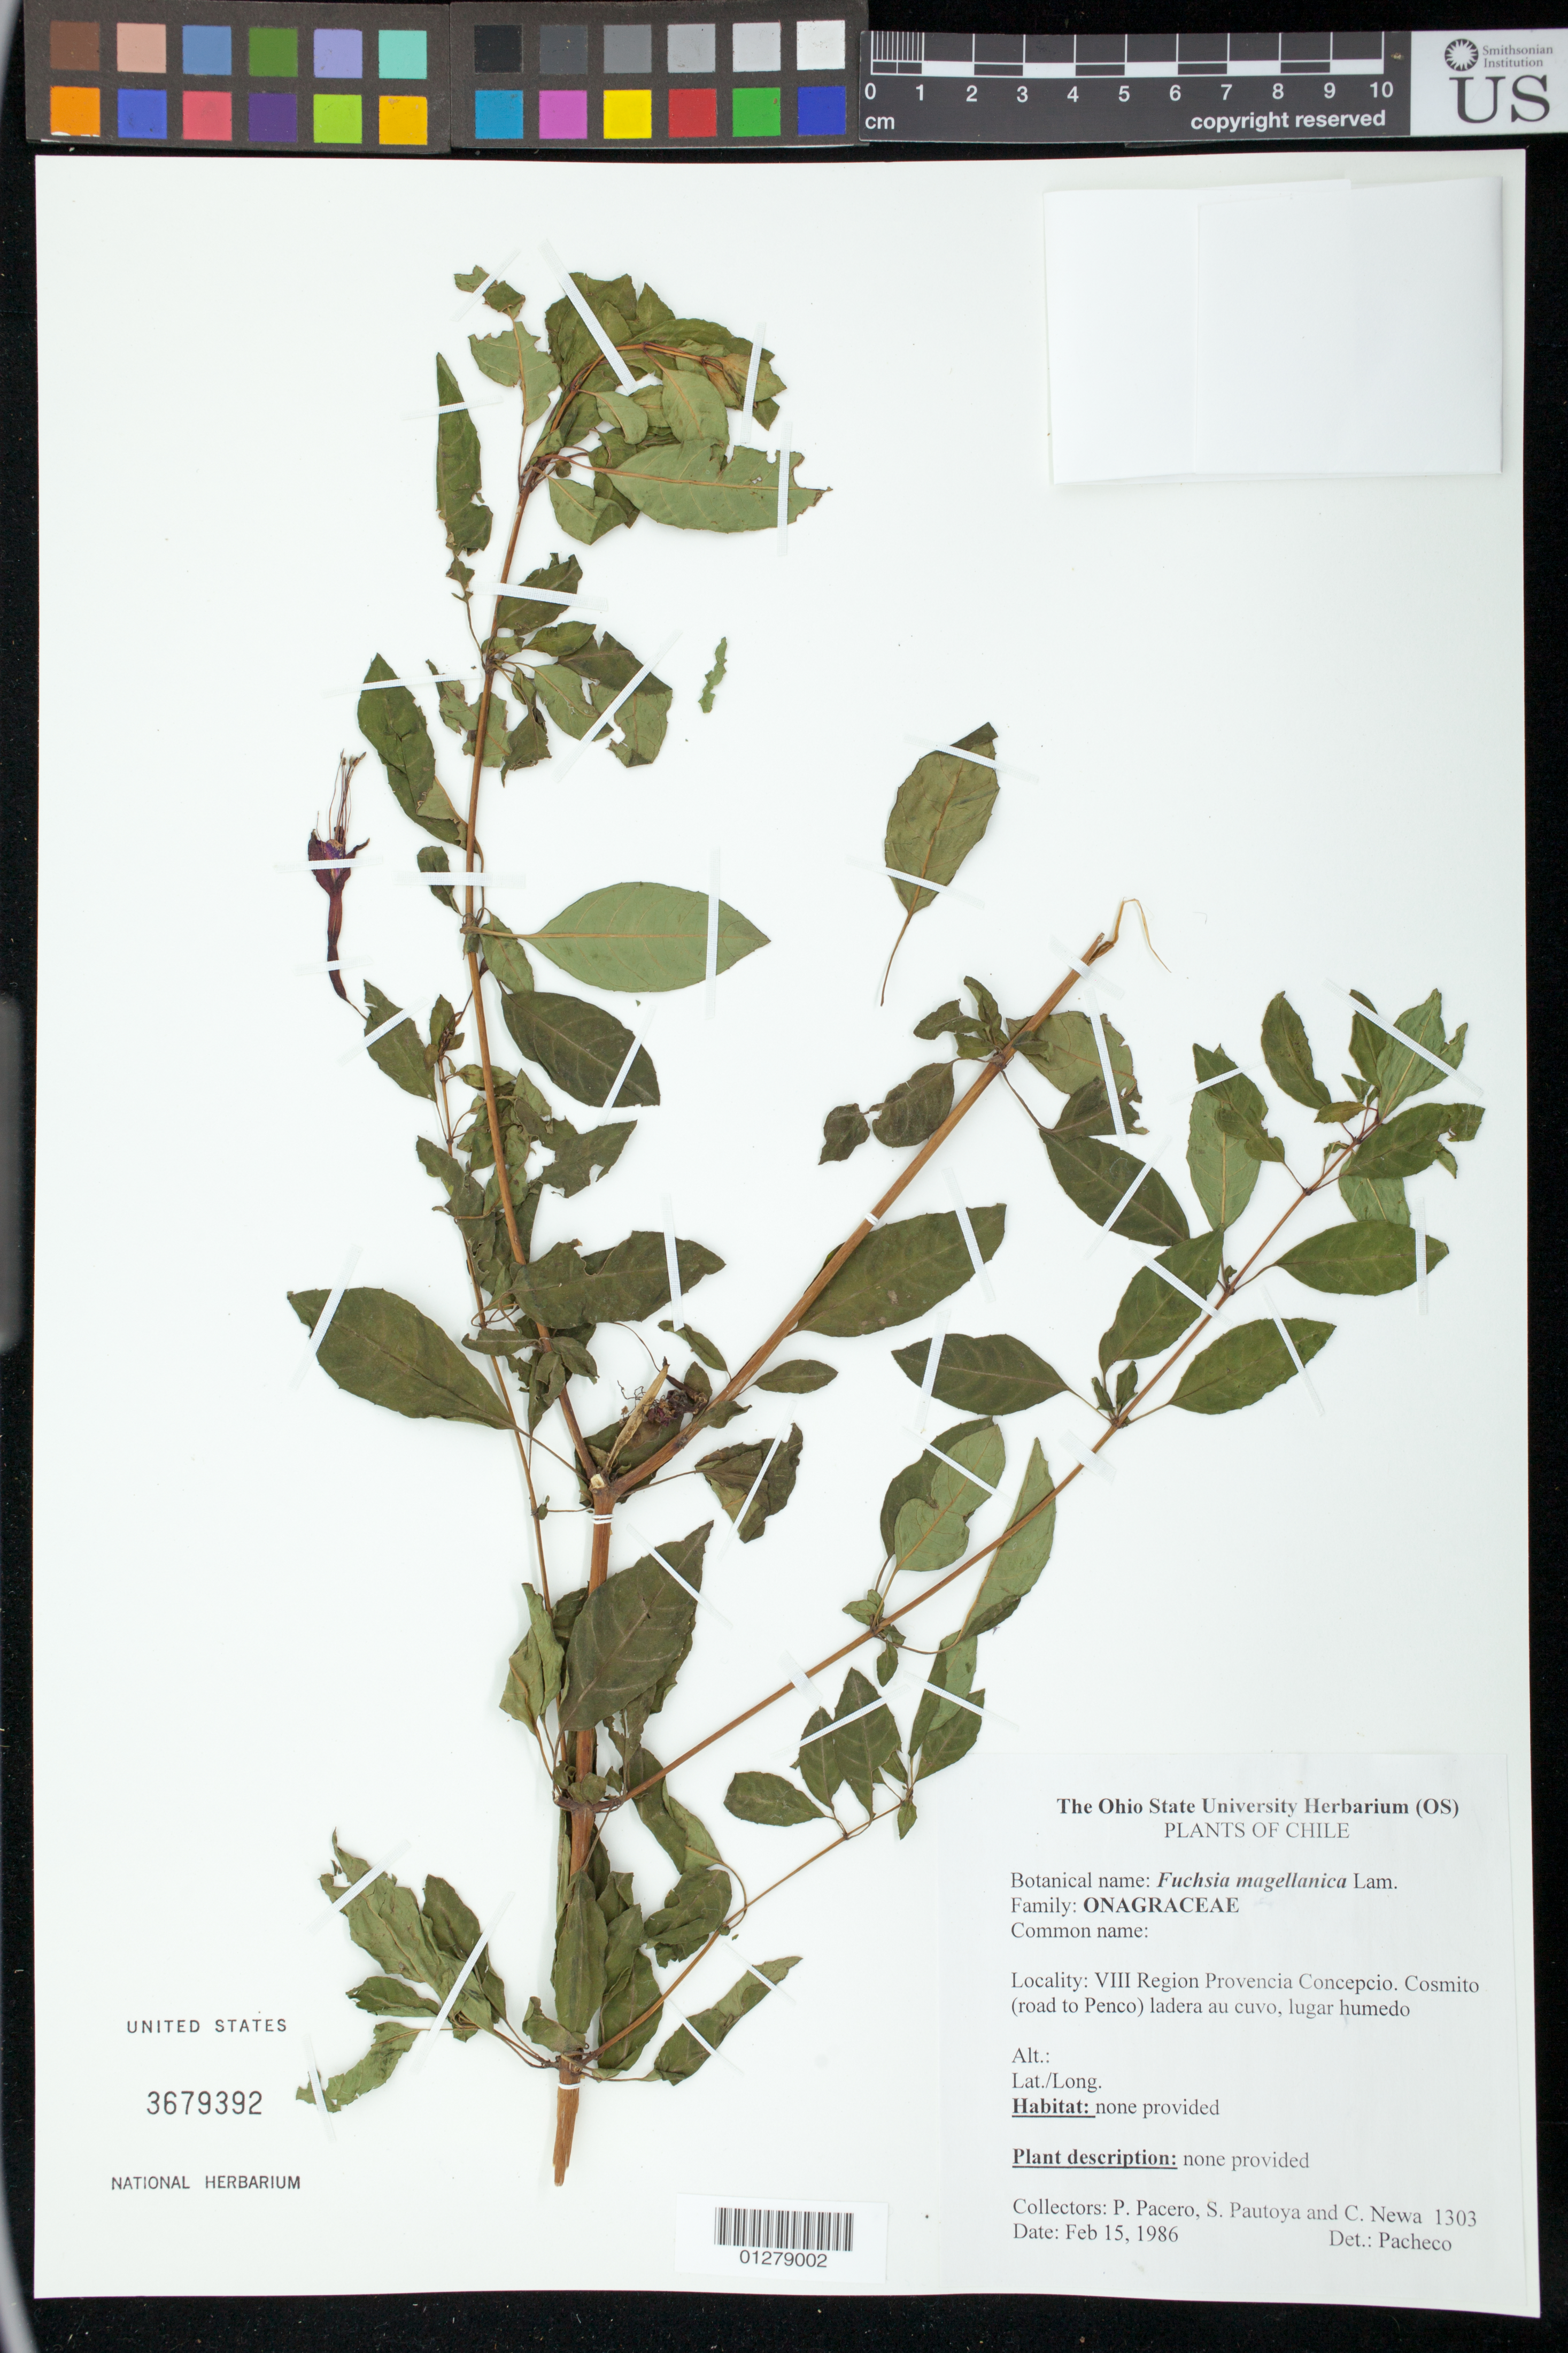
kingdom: Plantae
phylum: Tracheophyta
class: Magnoliopsida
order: Myrtales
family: Onagraceae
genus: Fuchsia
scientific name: Fuchsia magellanica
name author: Lam.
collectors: P. Pacero, S. Pautoya & C. Newa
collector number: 1303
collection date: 1986-02-15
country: Chile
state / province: Bio-Bío (VIII)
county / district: Concepción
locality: VIII Region. Cosmito (road to Penco) ladera au cuvo, lugar humedo.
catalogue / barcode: US 3679392